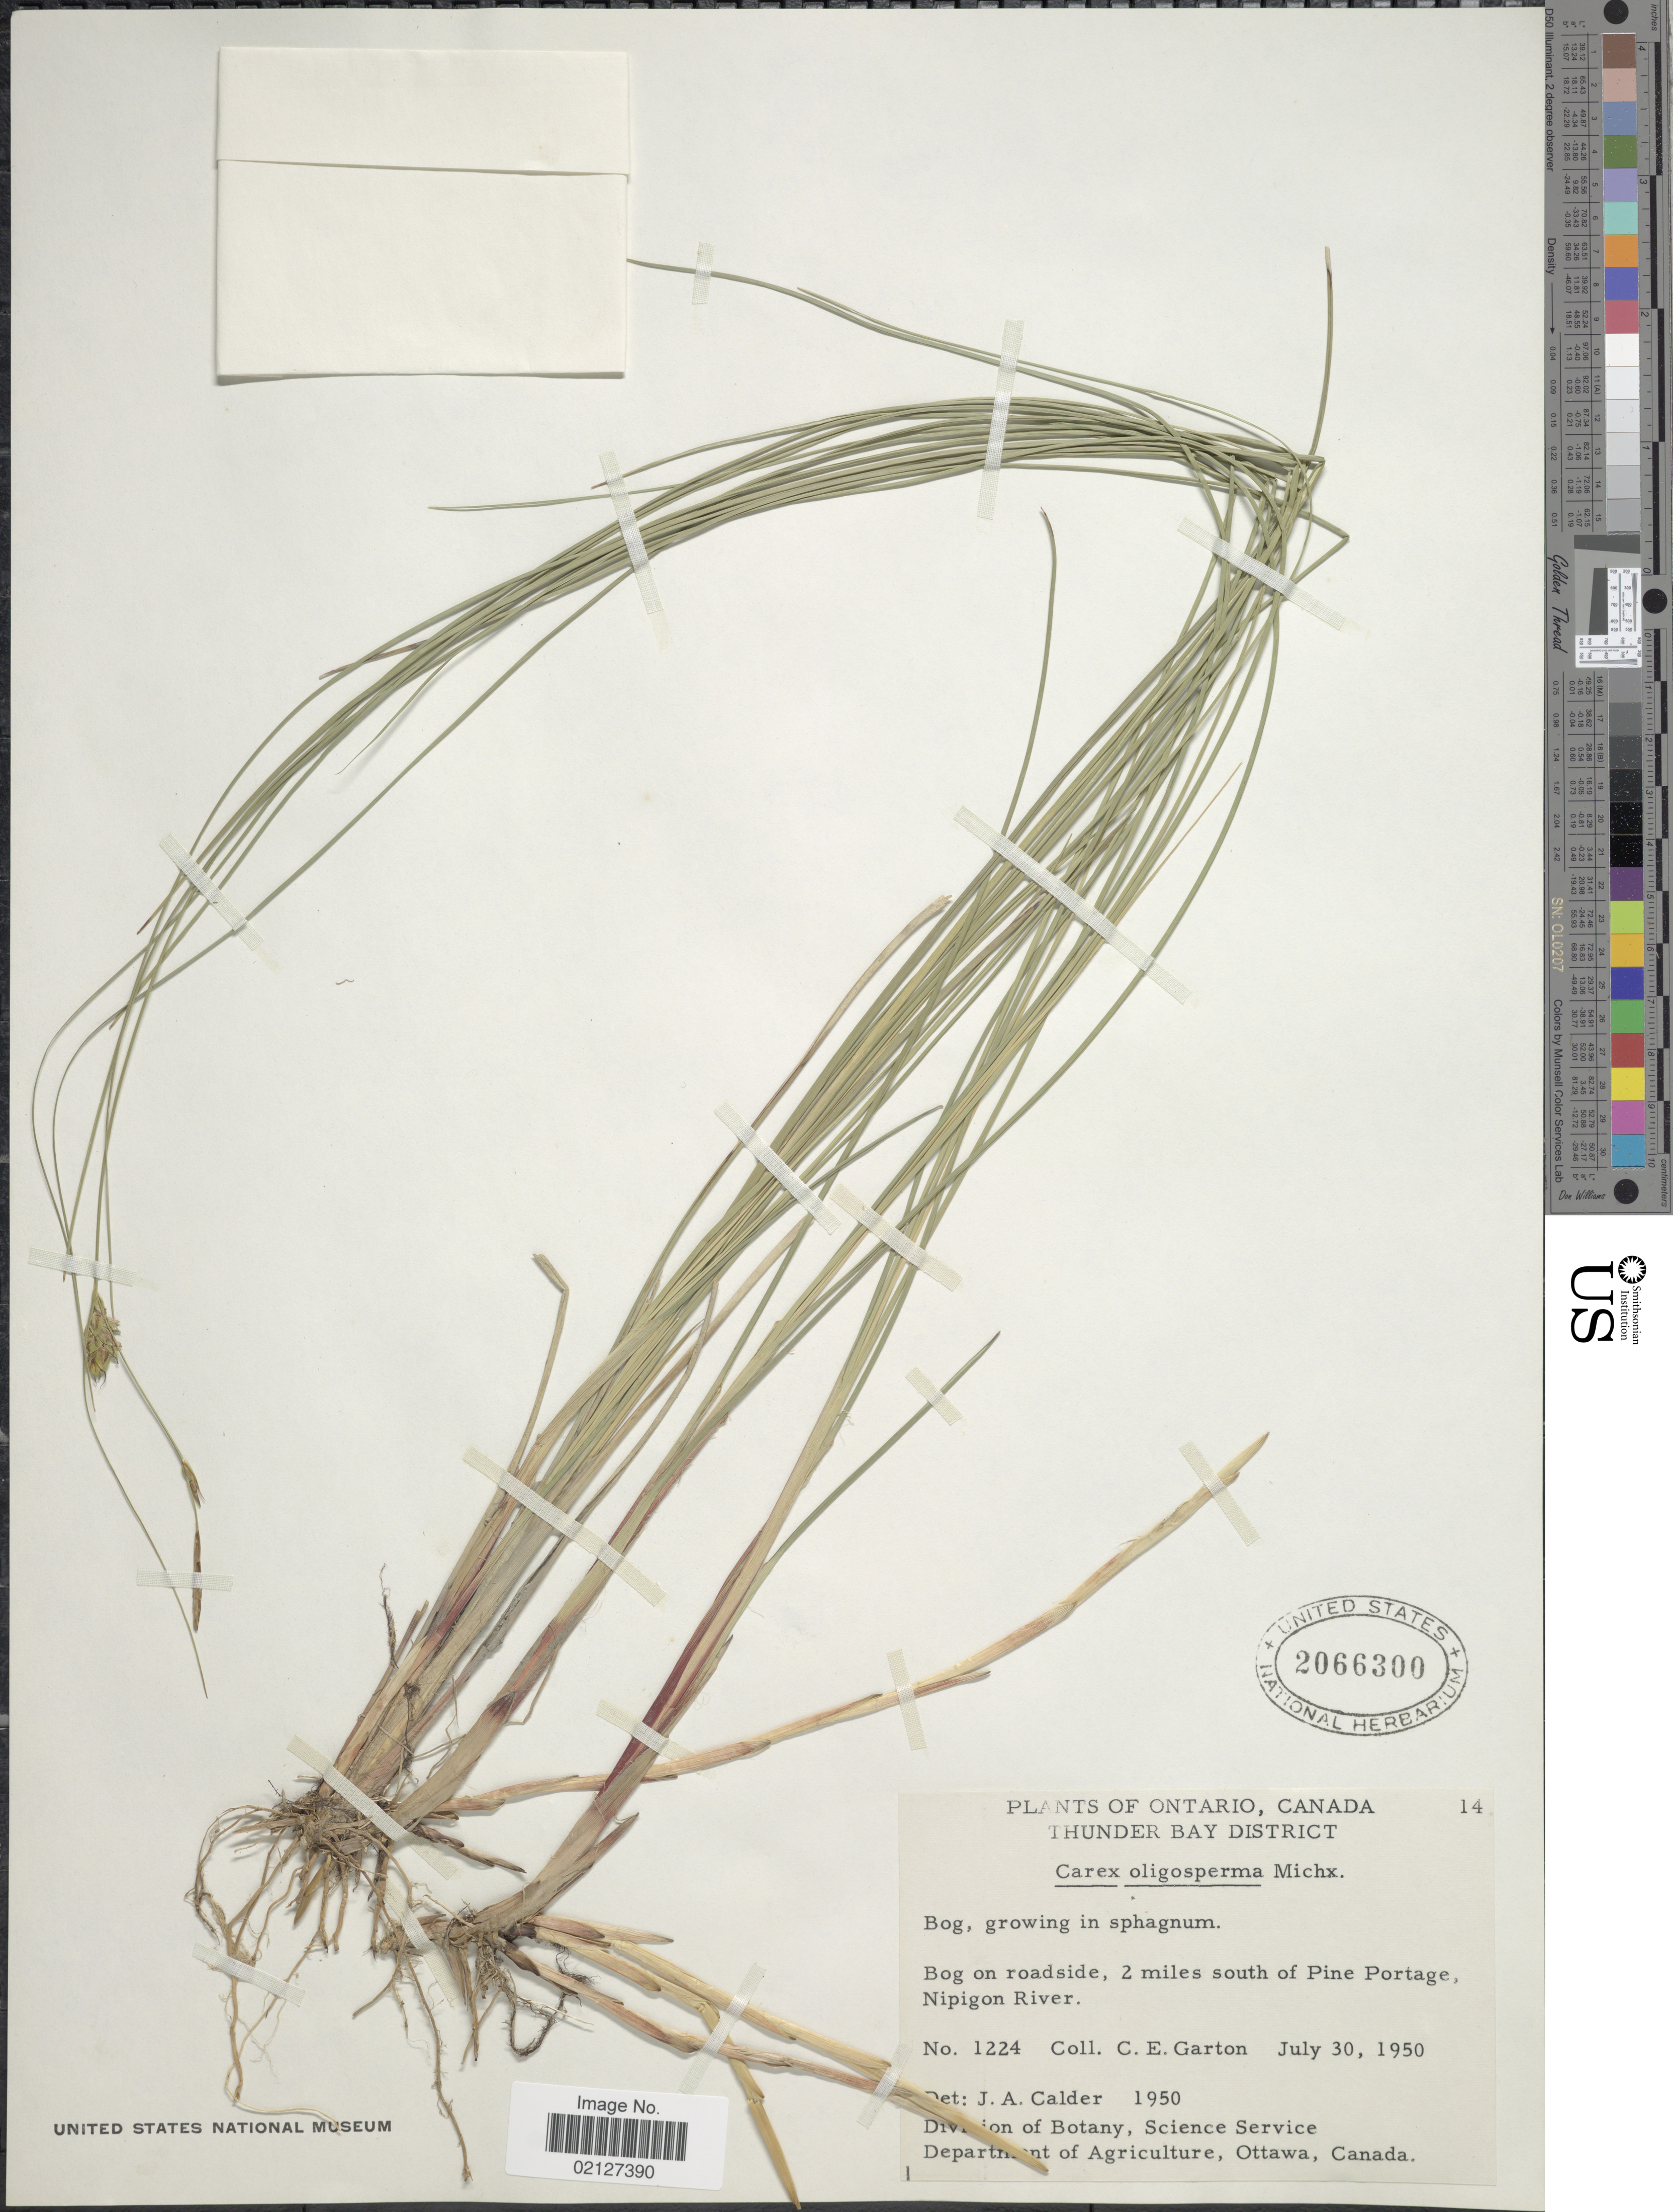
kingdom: Plantae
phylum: Tracheophyta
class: Liliopsida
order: Poales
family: Cyperaceae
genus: Carex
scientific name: Carex oligosperma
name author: Michx.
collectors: J. A. Calder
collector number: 1224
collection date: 1950-07-30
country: Canada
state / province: Ontario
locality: Thunder Bay District, bog on roadside, 2 miles south of Pine Portrage, Nipigon River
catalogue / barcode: US 2066300